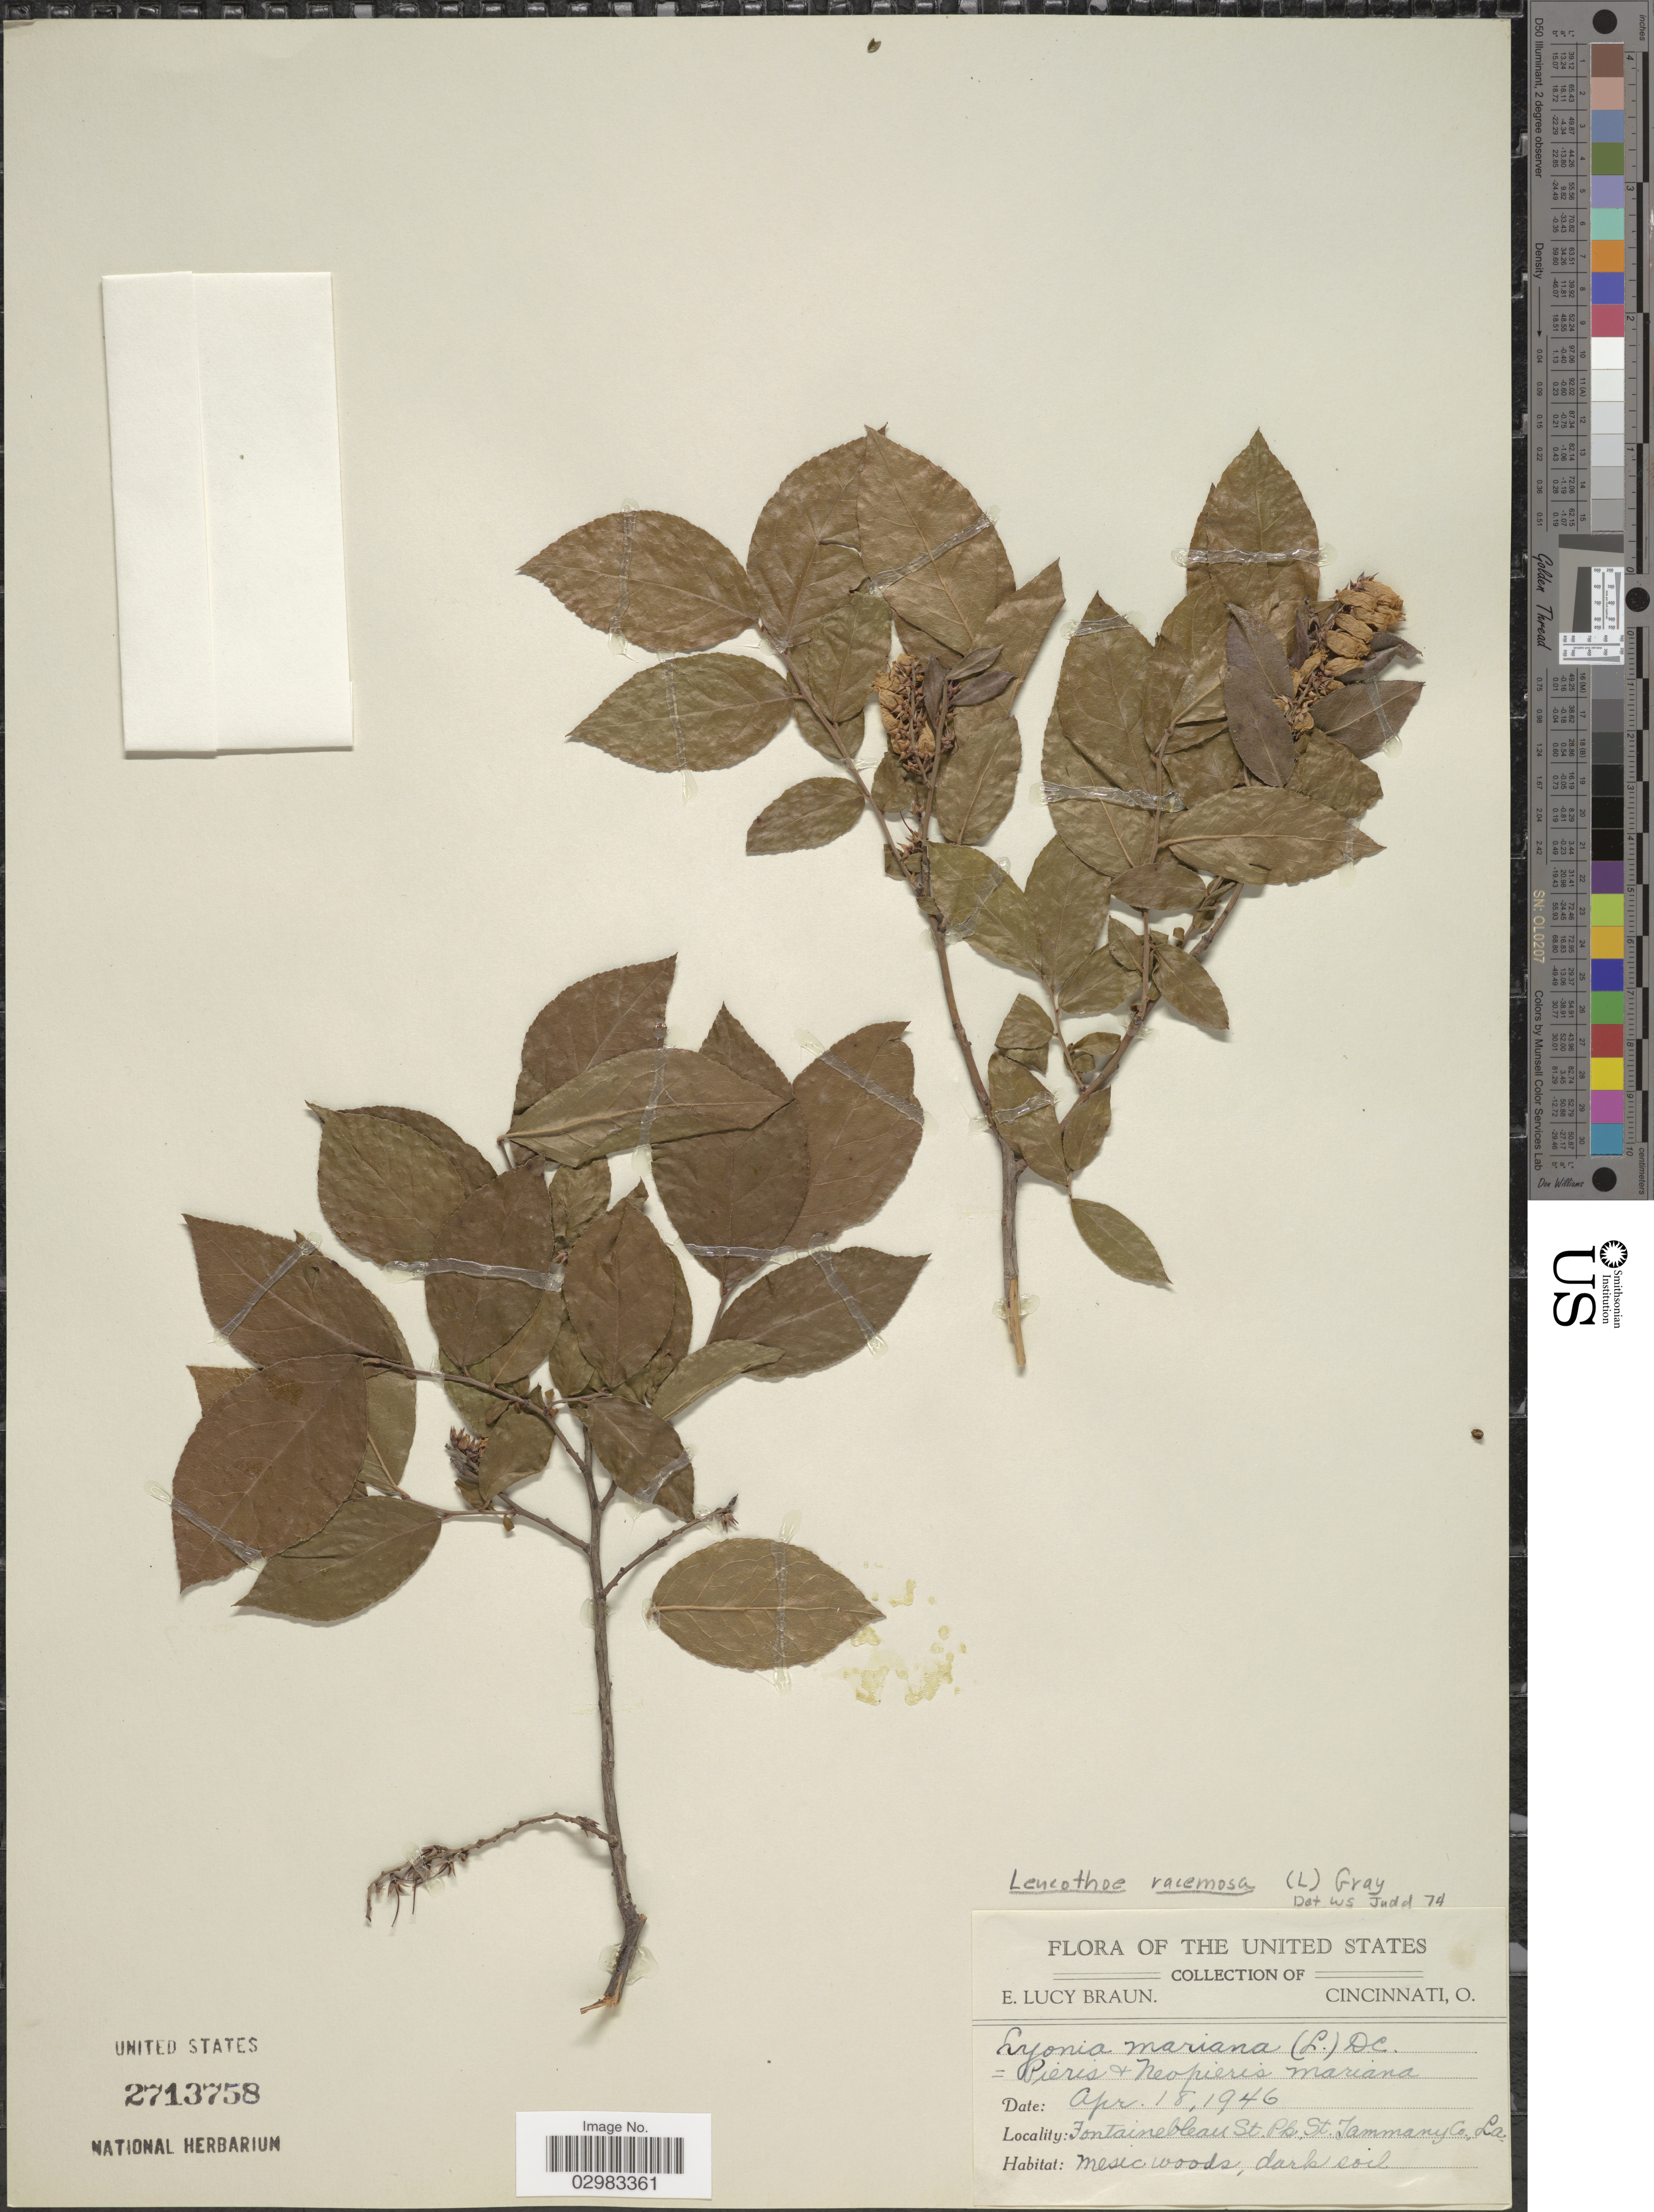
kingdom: Plantae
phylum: Tracheophyta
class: Magnoliopsida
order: Ericales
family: Ericaceae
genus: Leucothoe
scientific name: Leucothoë racemosa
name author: (L.) A. Gray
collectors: E. L. Braun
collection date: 1946-04-18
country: United States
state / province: Louisiana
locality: Fontainebleau St. Pk. St. Tammany Co.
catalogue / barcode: US 2713758